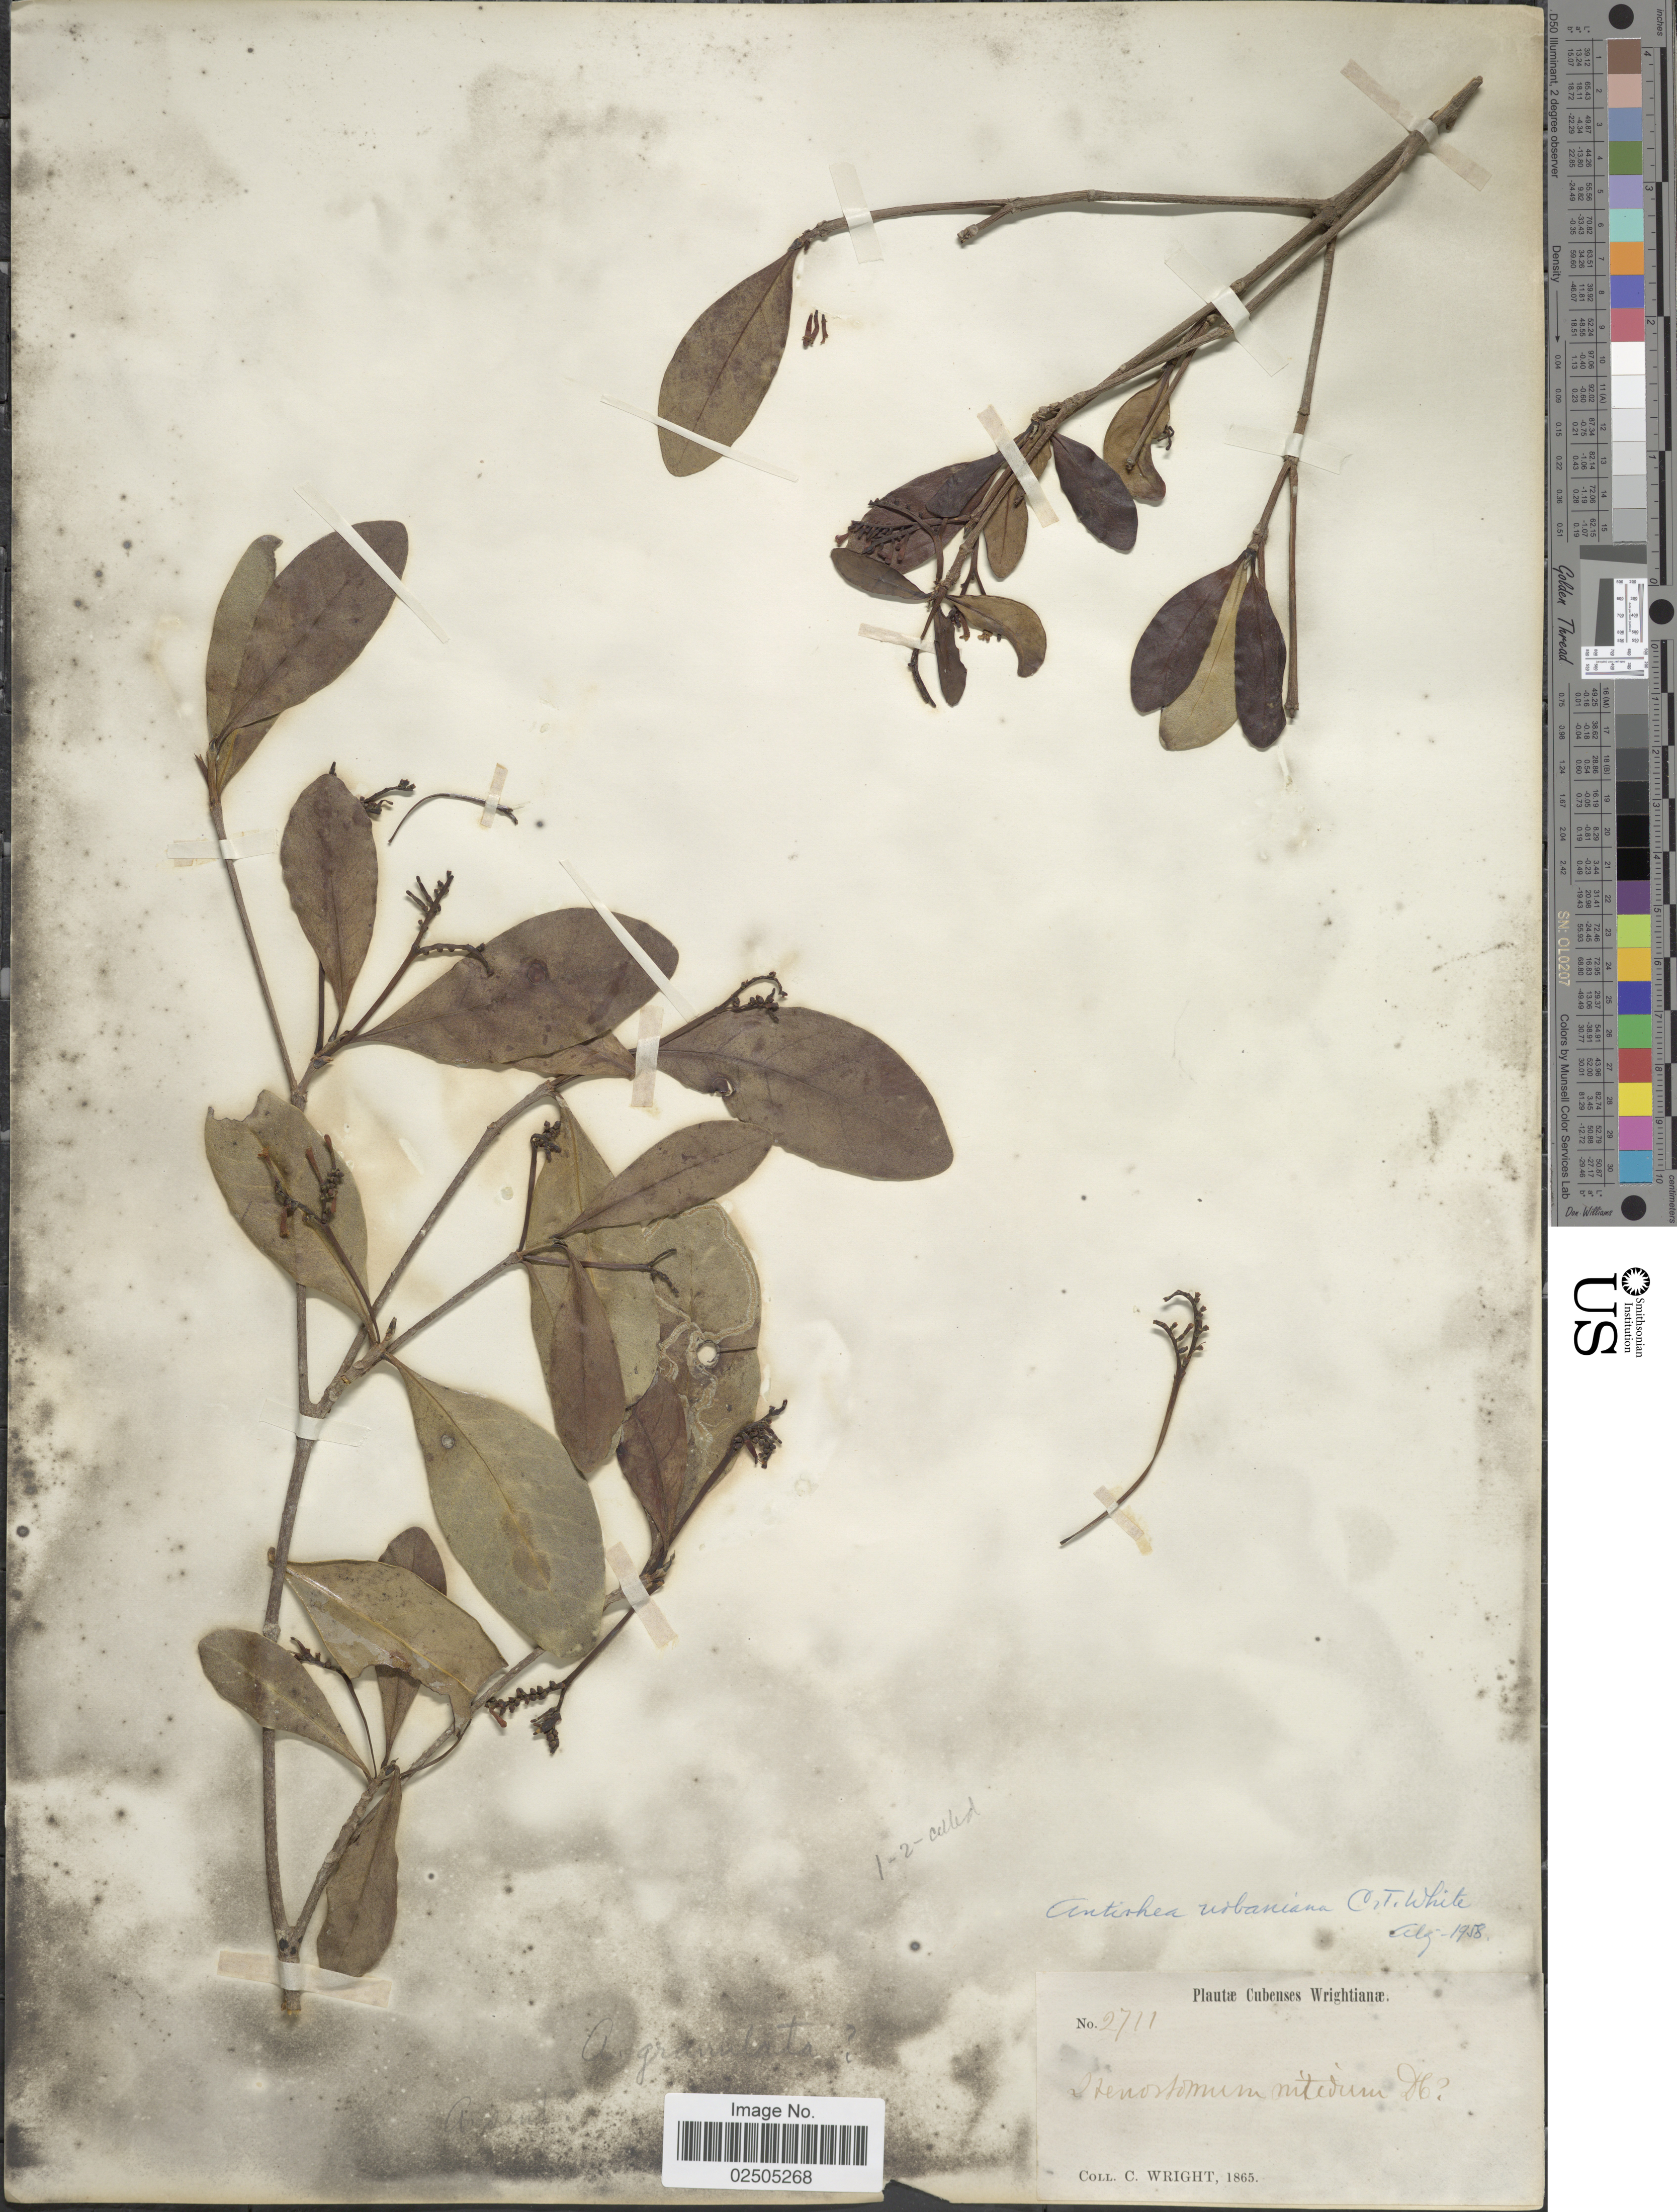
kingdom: Plantae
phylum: Tracheophyta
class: Magnoliopsida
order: Gentianales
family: Rubiaceae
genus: Antirrhoea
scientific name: Antirrhoea urbaniana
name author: C.T. White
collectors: C. Wright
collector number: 2711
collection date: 1865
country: Cuba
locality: Cubenses